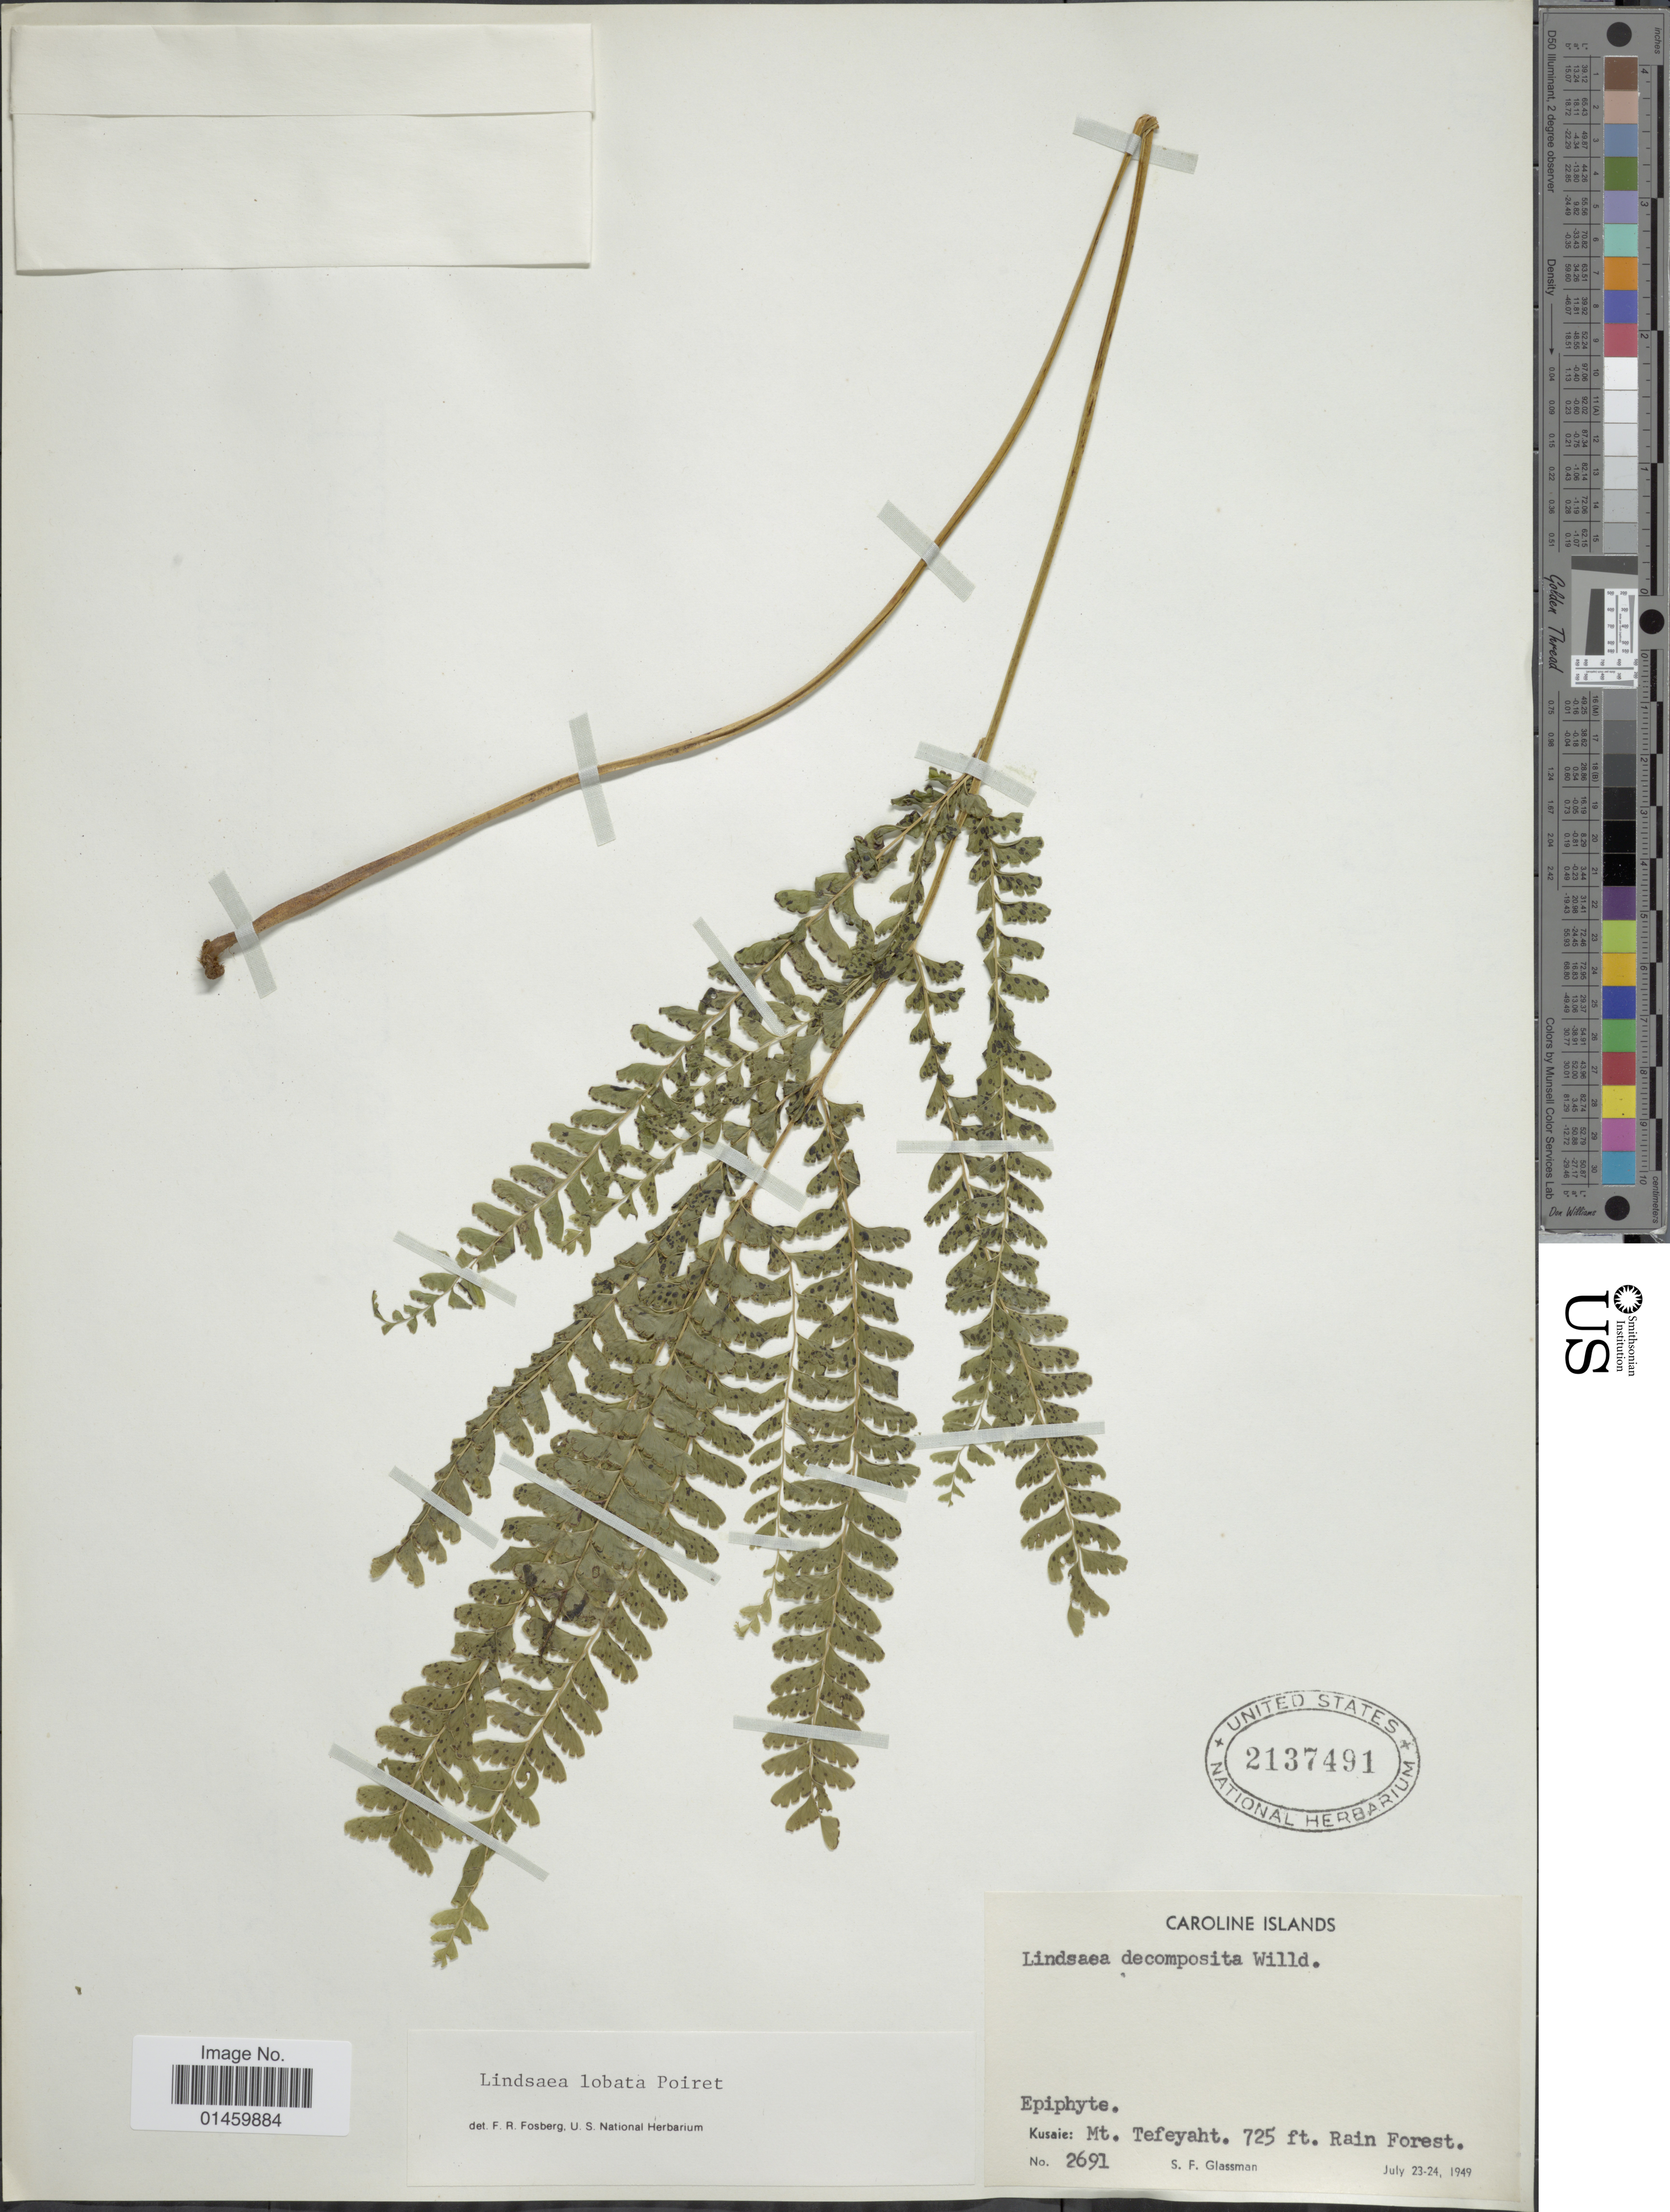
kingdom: Plantae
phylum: Tracheophyta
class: Polypodiopsida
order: Polypodiales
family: Lindsaeaceae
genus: Lindsaea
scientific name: Lindsaea lobata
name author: Poir.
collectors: S. F. Glassman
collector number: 2691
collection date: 1949-07-23/1949-07-24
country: Micronesia, Federated States of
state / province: Kosrae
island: Kosrae [Kusaie]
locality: Kusaie: Mt. Tefeyaht.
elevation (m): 221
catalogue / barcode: US 2137491